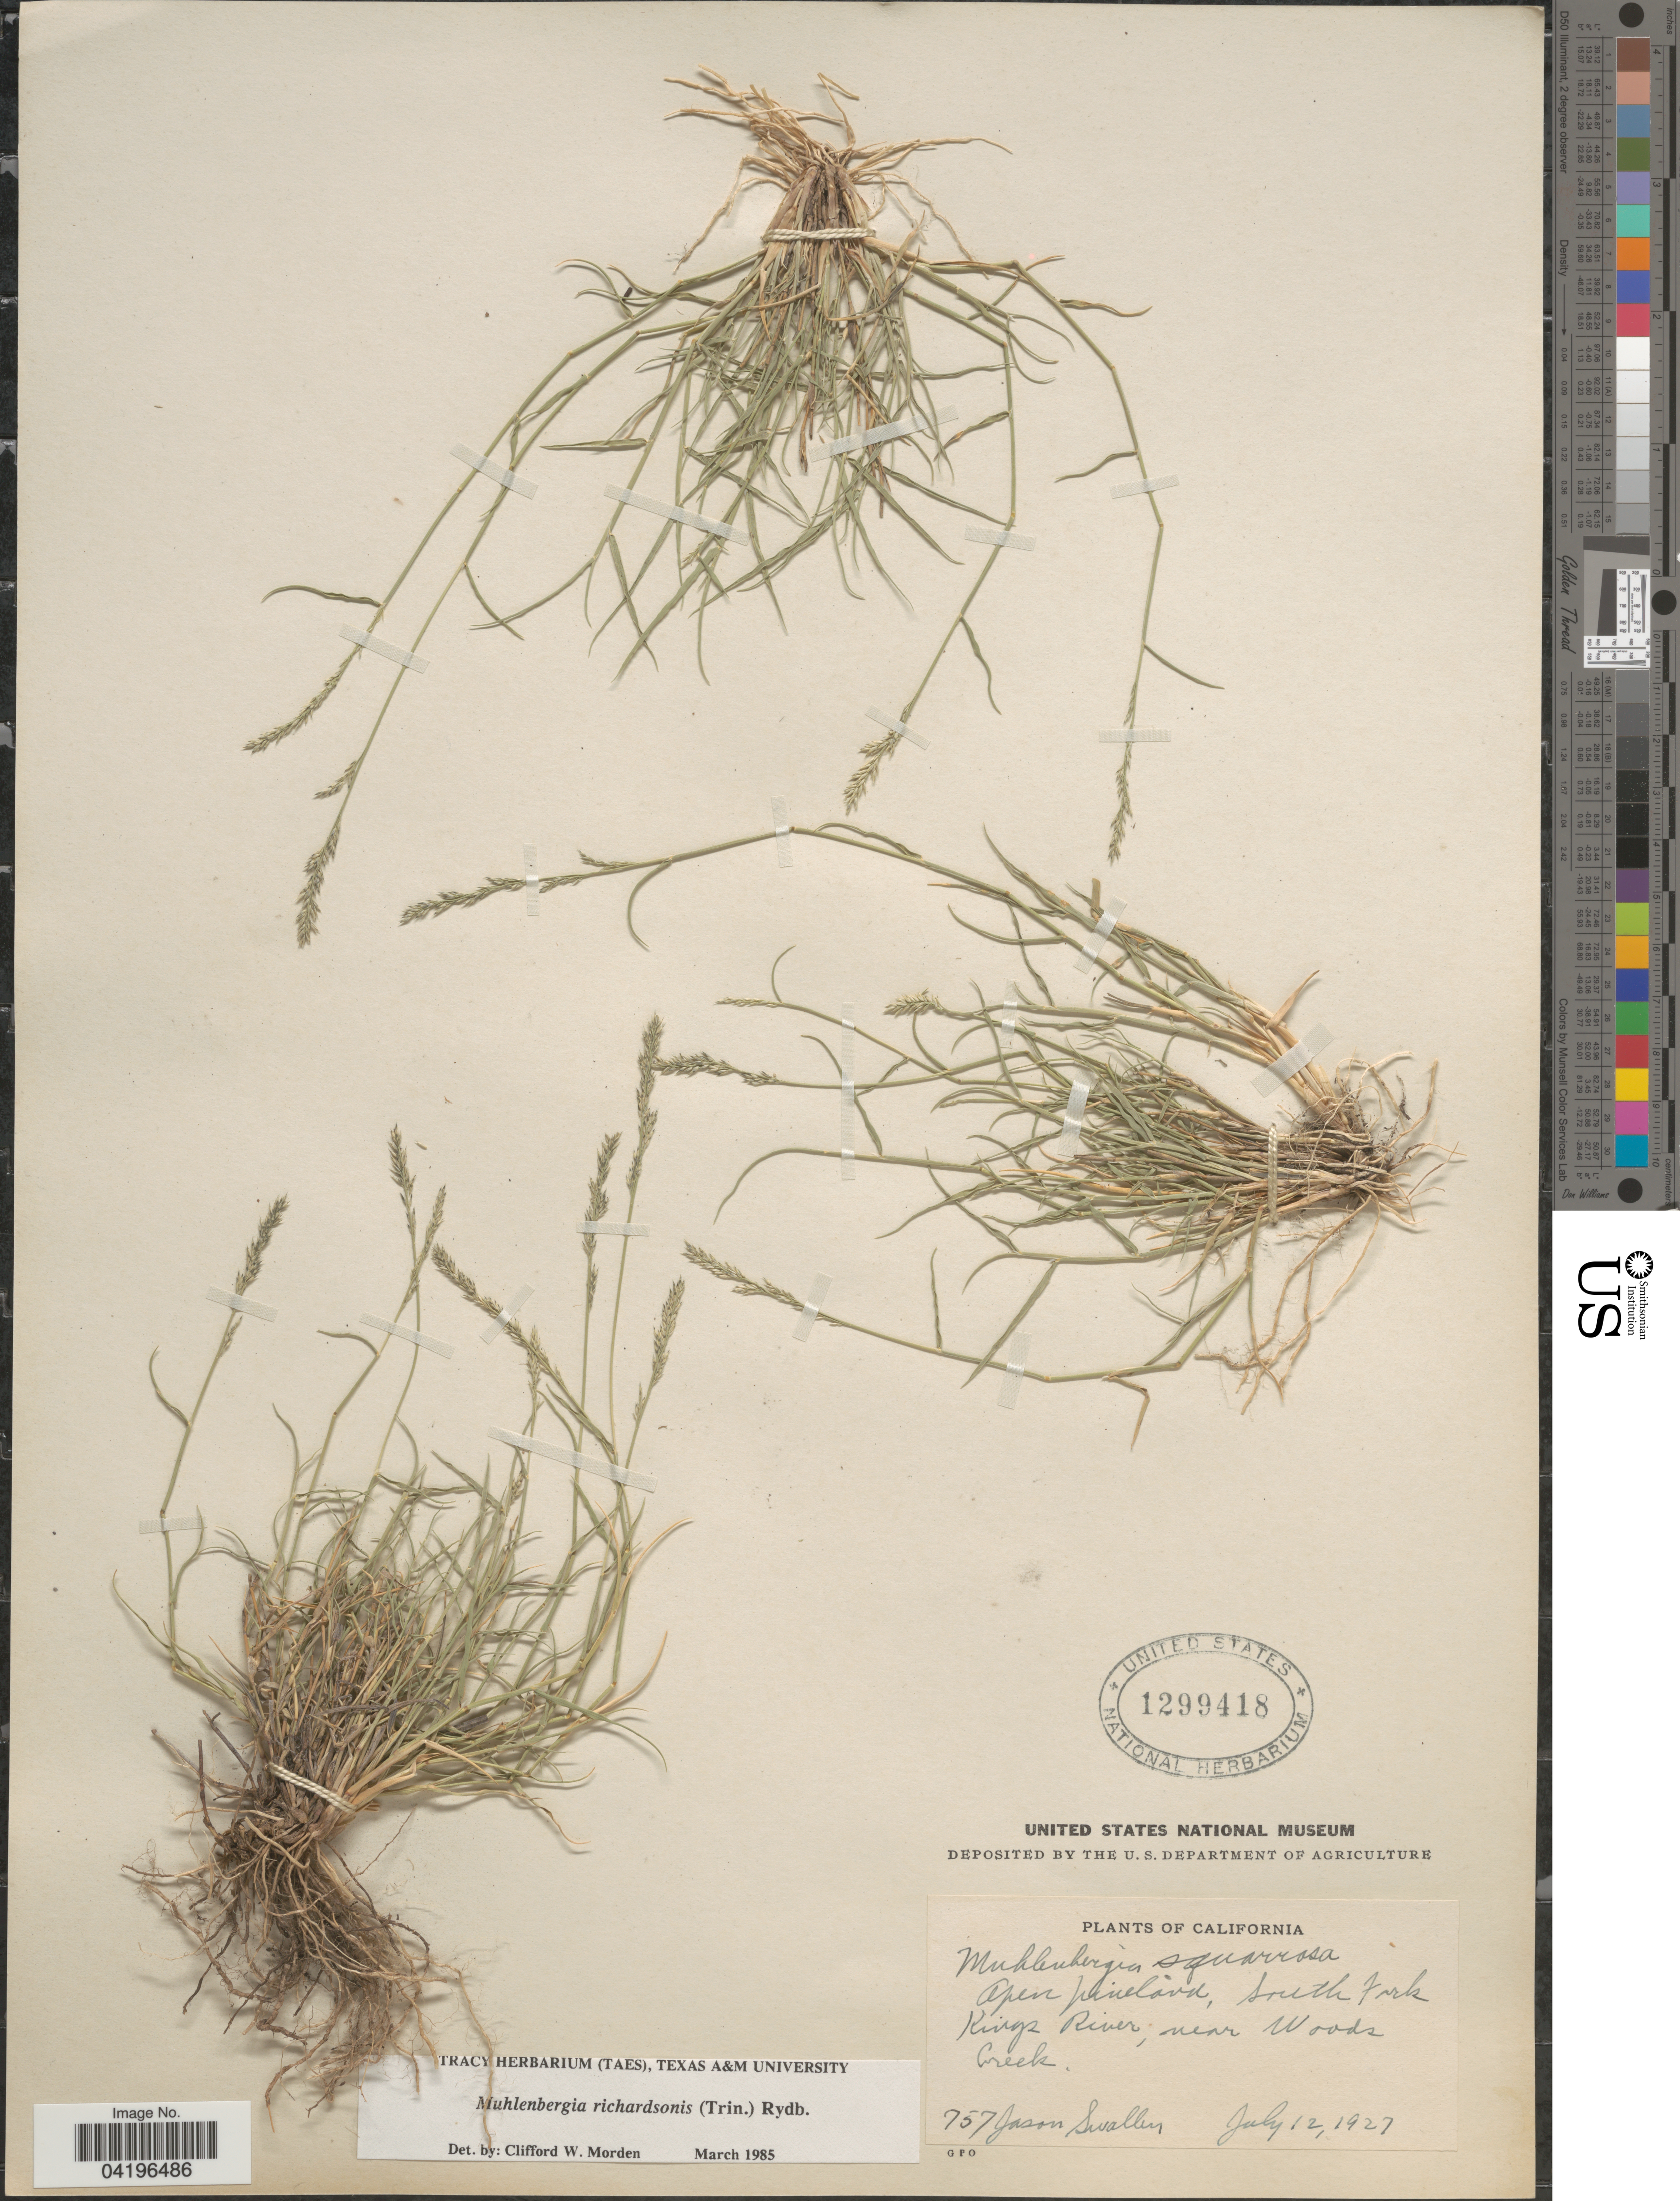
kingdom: Plantae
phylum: Tracheophyta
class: Liliopsida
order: Poales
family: Poaceae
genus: Muhlenbergia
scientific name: Muhlenbergia richardsonis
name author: (Trin.) Rydb.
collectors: J. R. Swallen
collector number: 757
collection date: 1927-07-12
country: United States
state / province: California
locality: Open pineland, South Fork Kings River, near Woods Creek.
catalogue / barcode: US 1299418